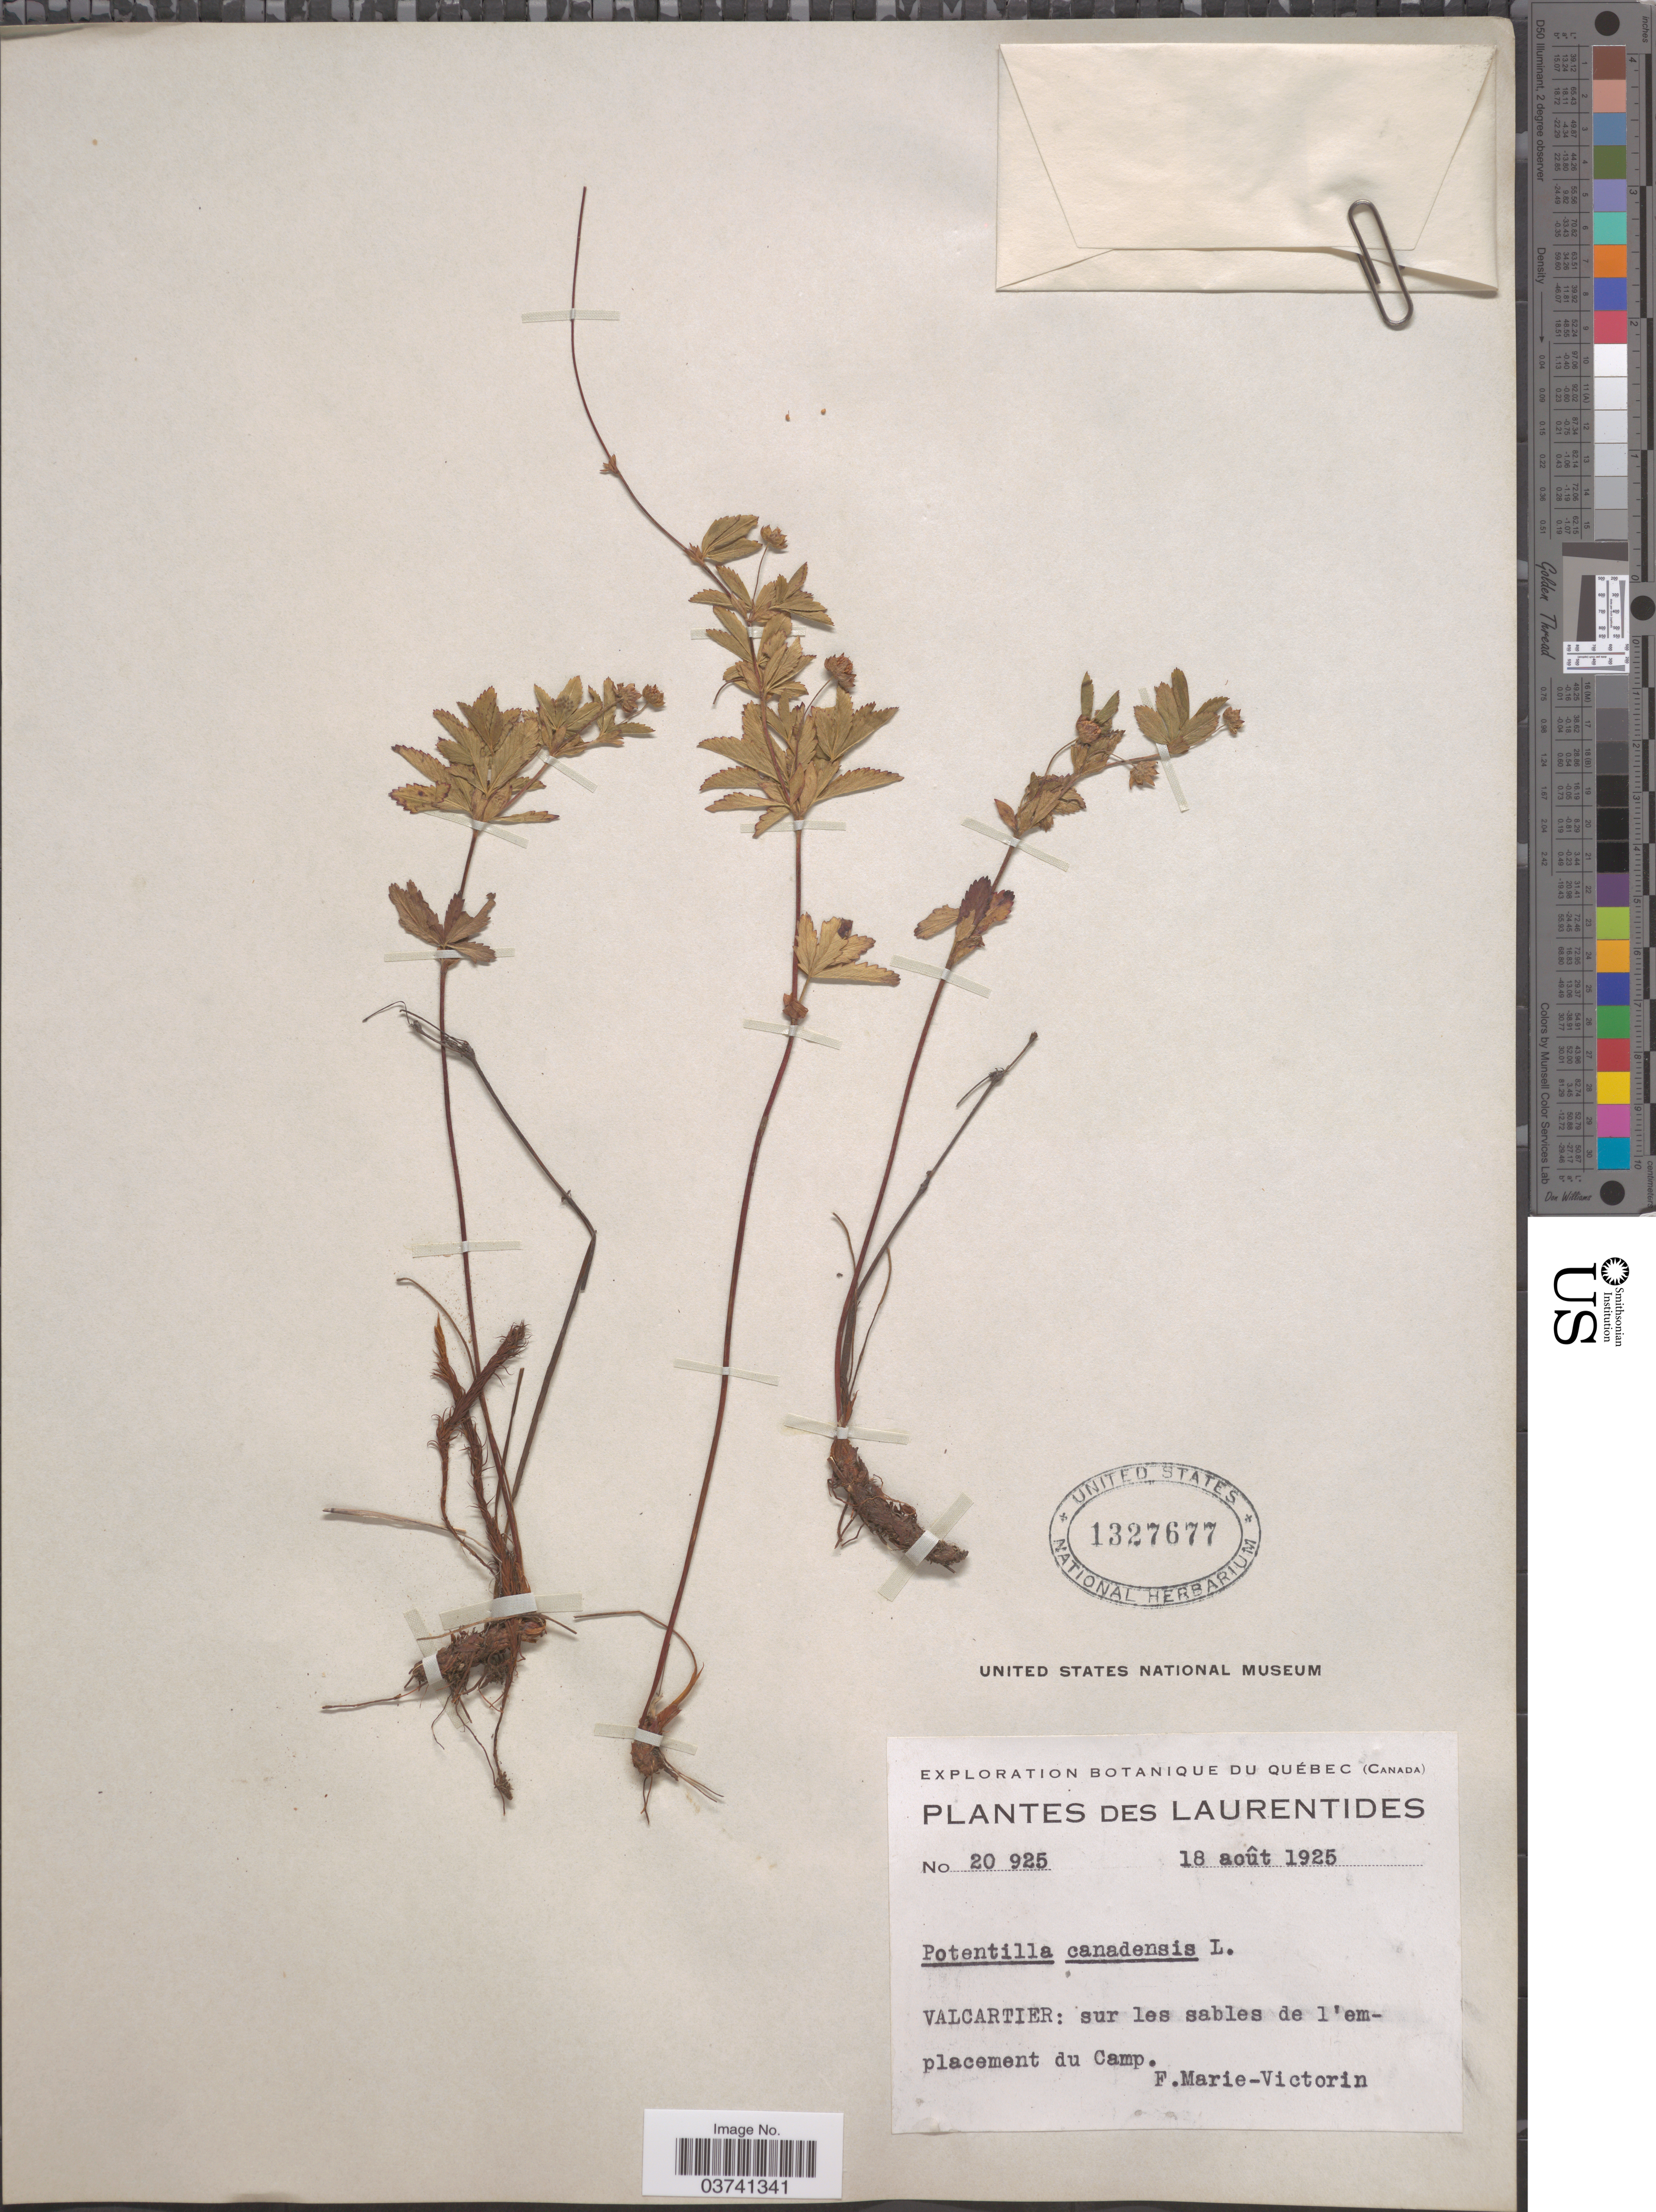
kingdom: Plantae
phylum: Tracheophyta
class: Magnoliopsida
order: Rosales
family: Rosaceae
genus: Potentilla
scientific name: Potentilla simplex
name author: Michx.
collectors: F. Marie-Victorin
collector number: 20925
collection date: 1925-08-18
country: Canada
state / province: Quebec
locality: Laurentides. Valcartier: sur les sables de l'emplacement du Camp.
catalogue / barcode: US 1327677